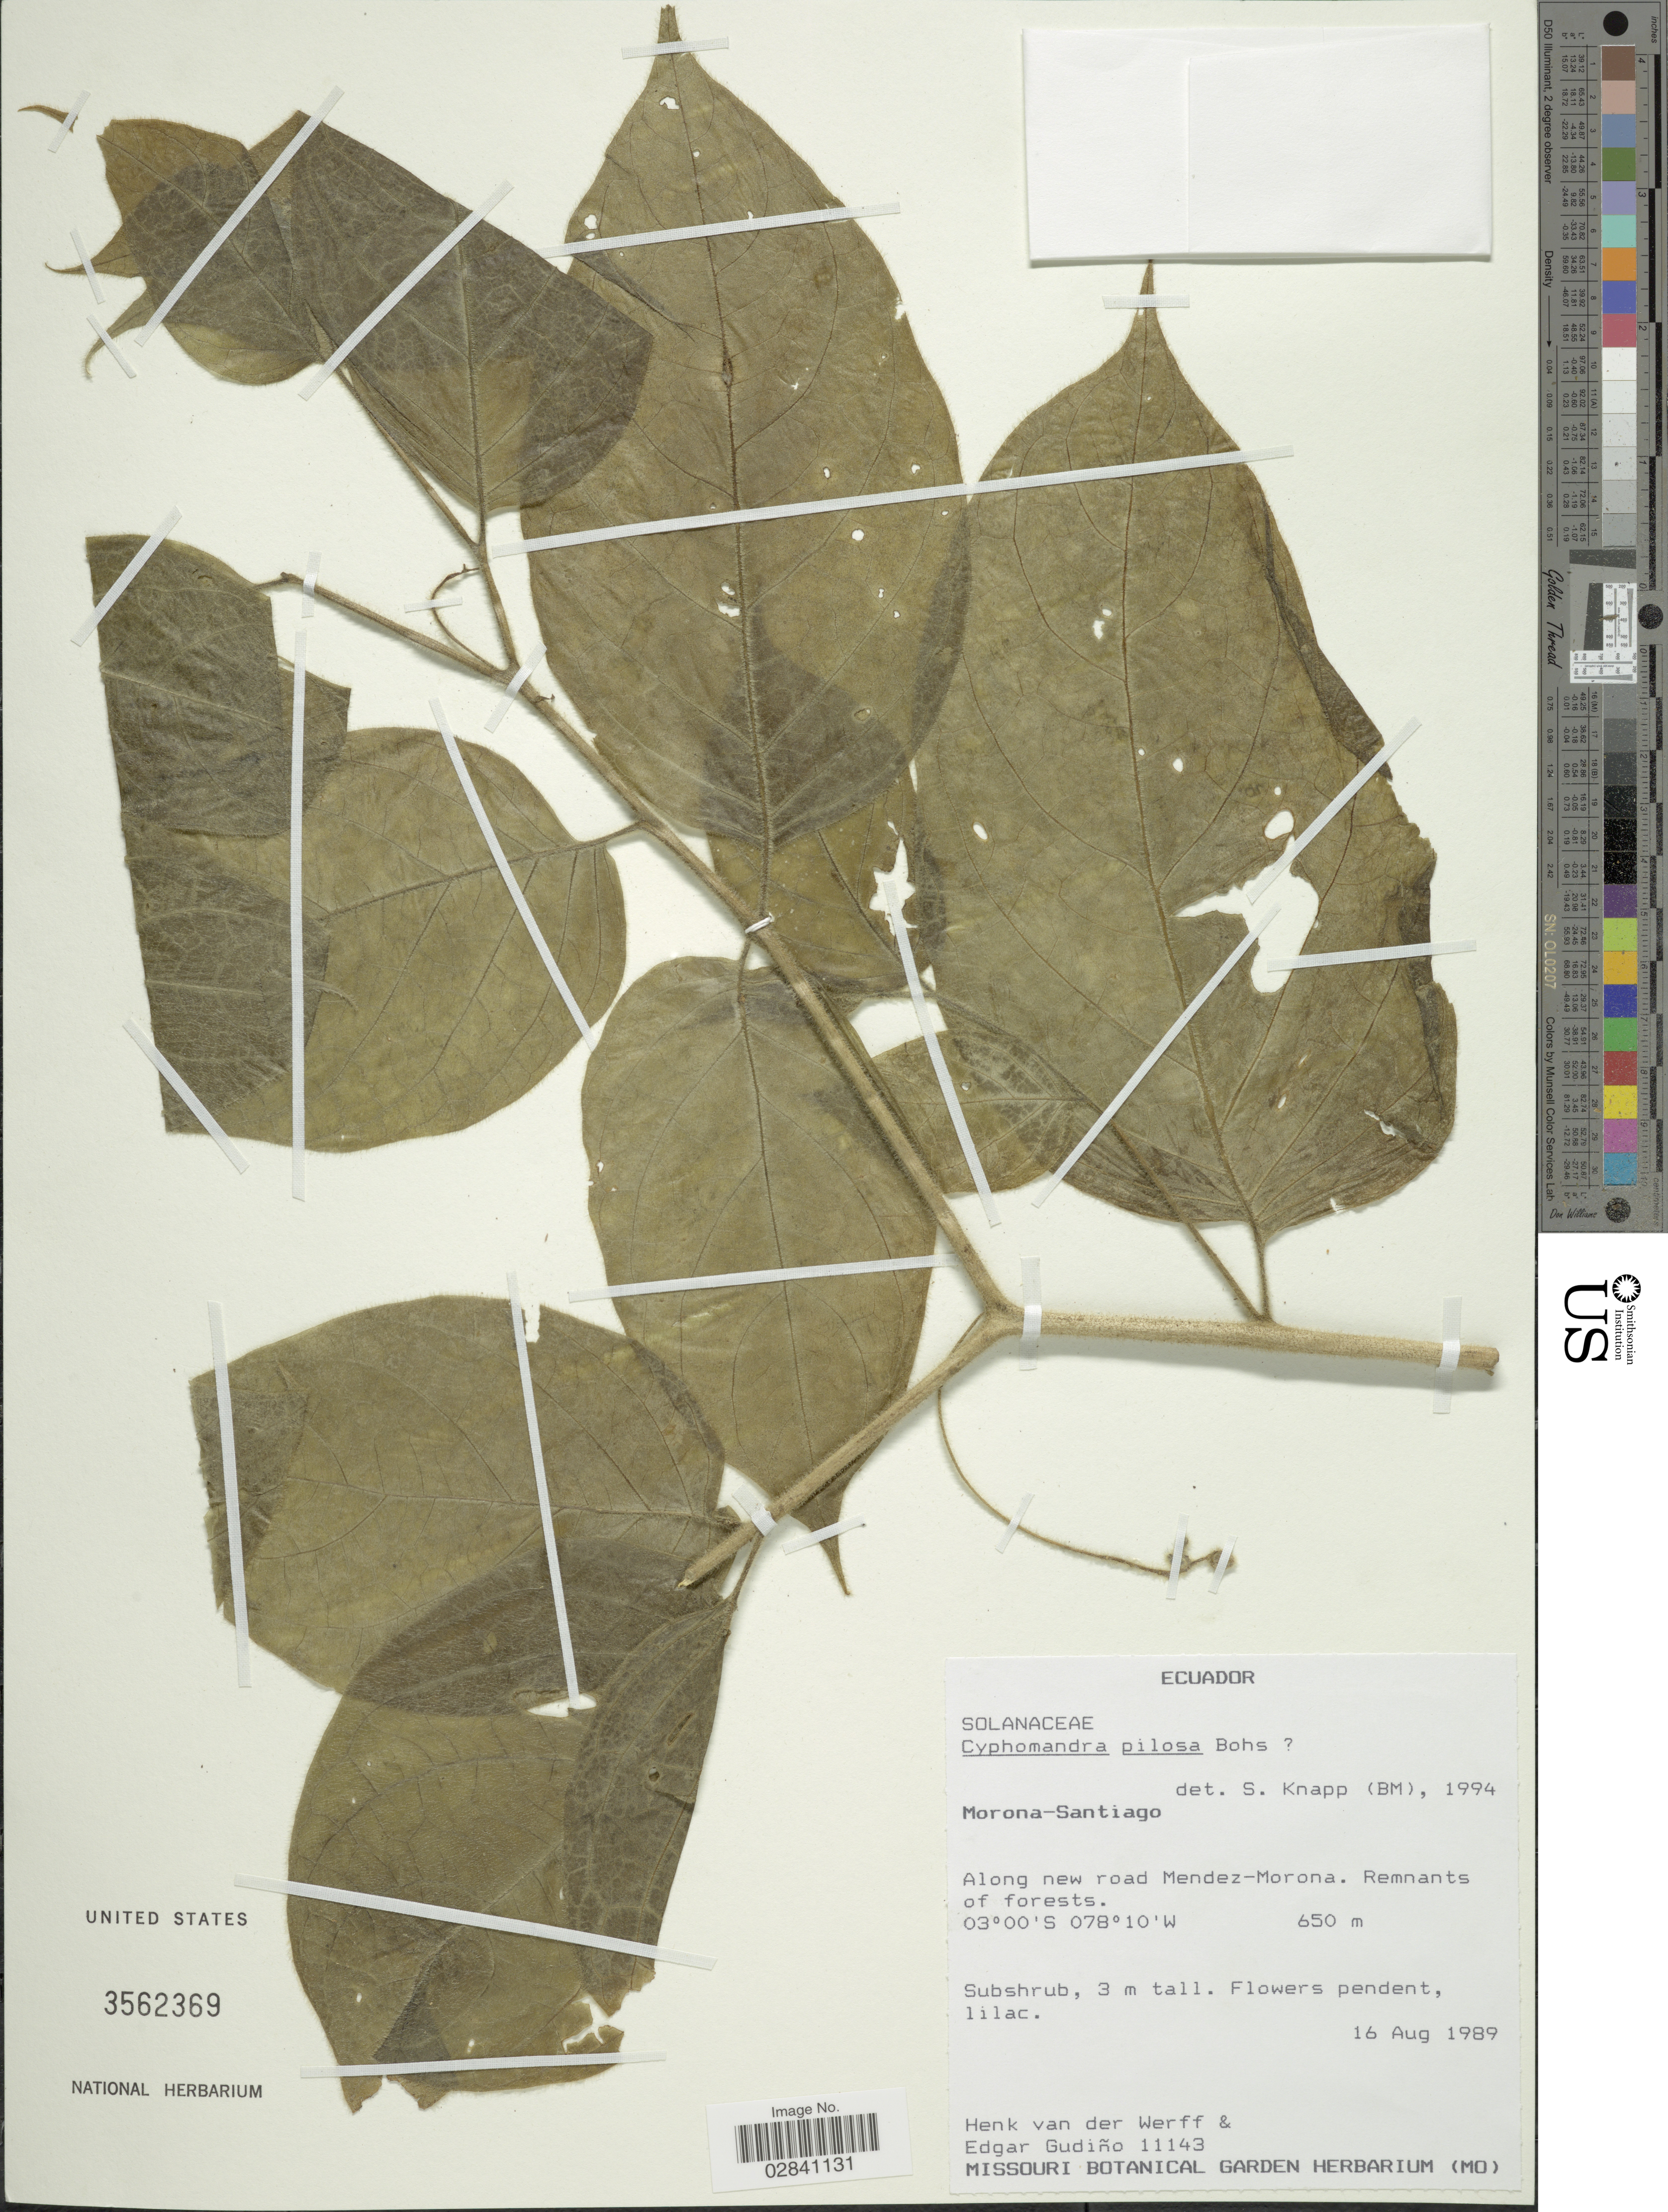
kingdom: Plantae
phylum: Tracheophyta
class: Magnoliopsida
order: Solanales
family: Solanaceae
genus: Cyphomandra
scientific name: Cyphomandra pilosa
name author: Bohs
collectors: H. van der Werff & E. Gudiño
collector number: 11143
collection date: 1989-08-16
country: Ecuador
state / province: Morona-Santiago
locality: Along new road Mendez-Morona.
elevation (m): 650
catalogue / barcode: US 3562369